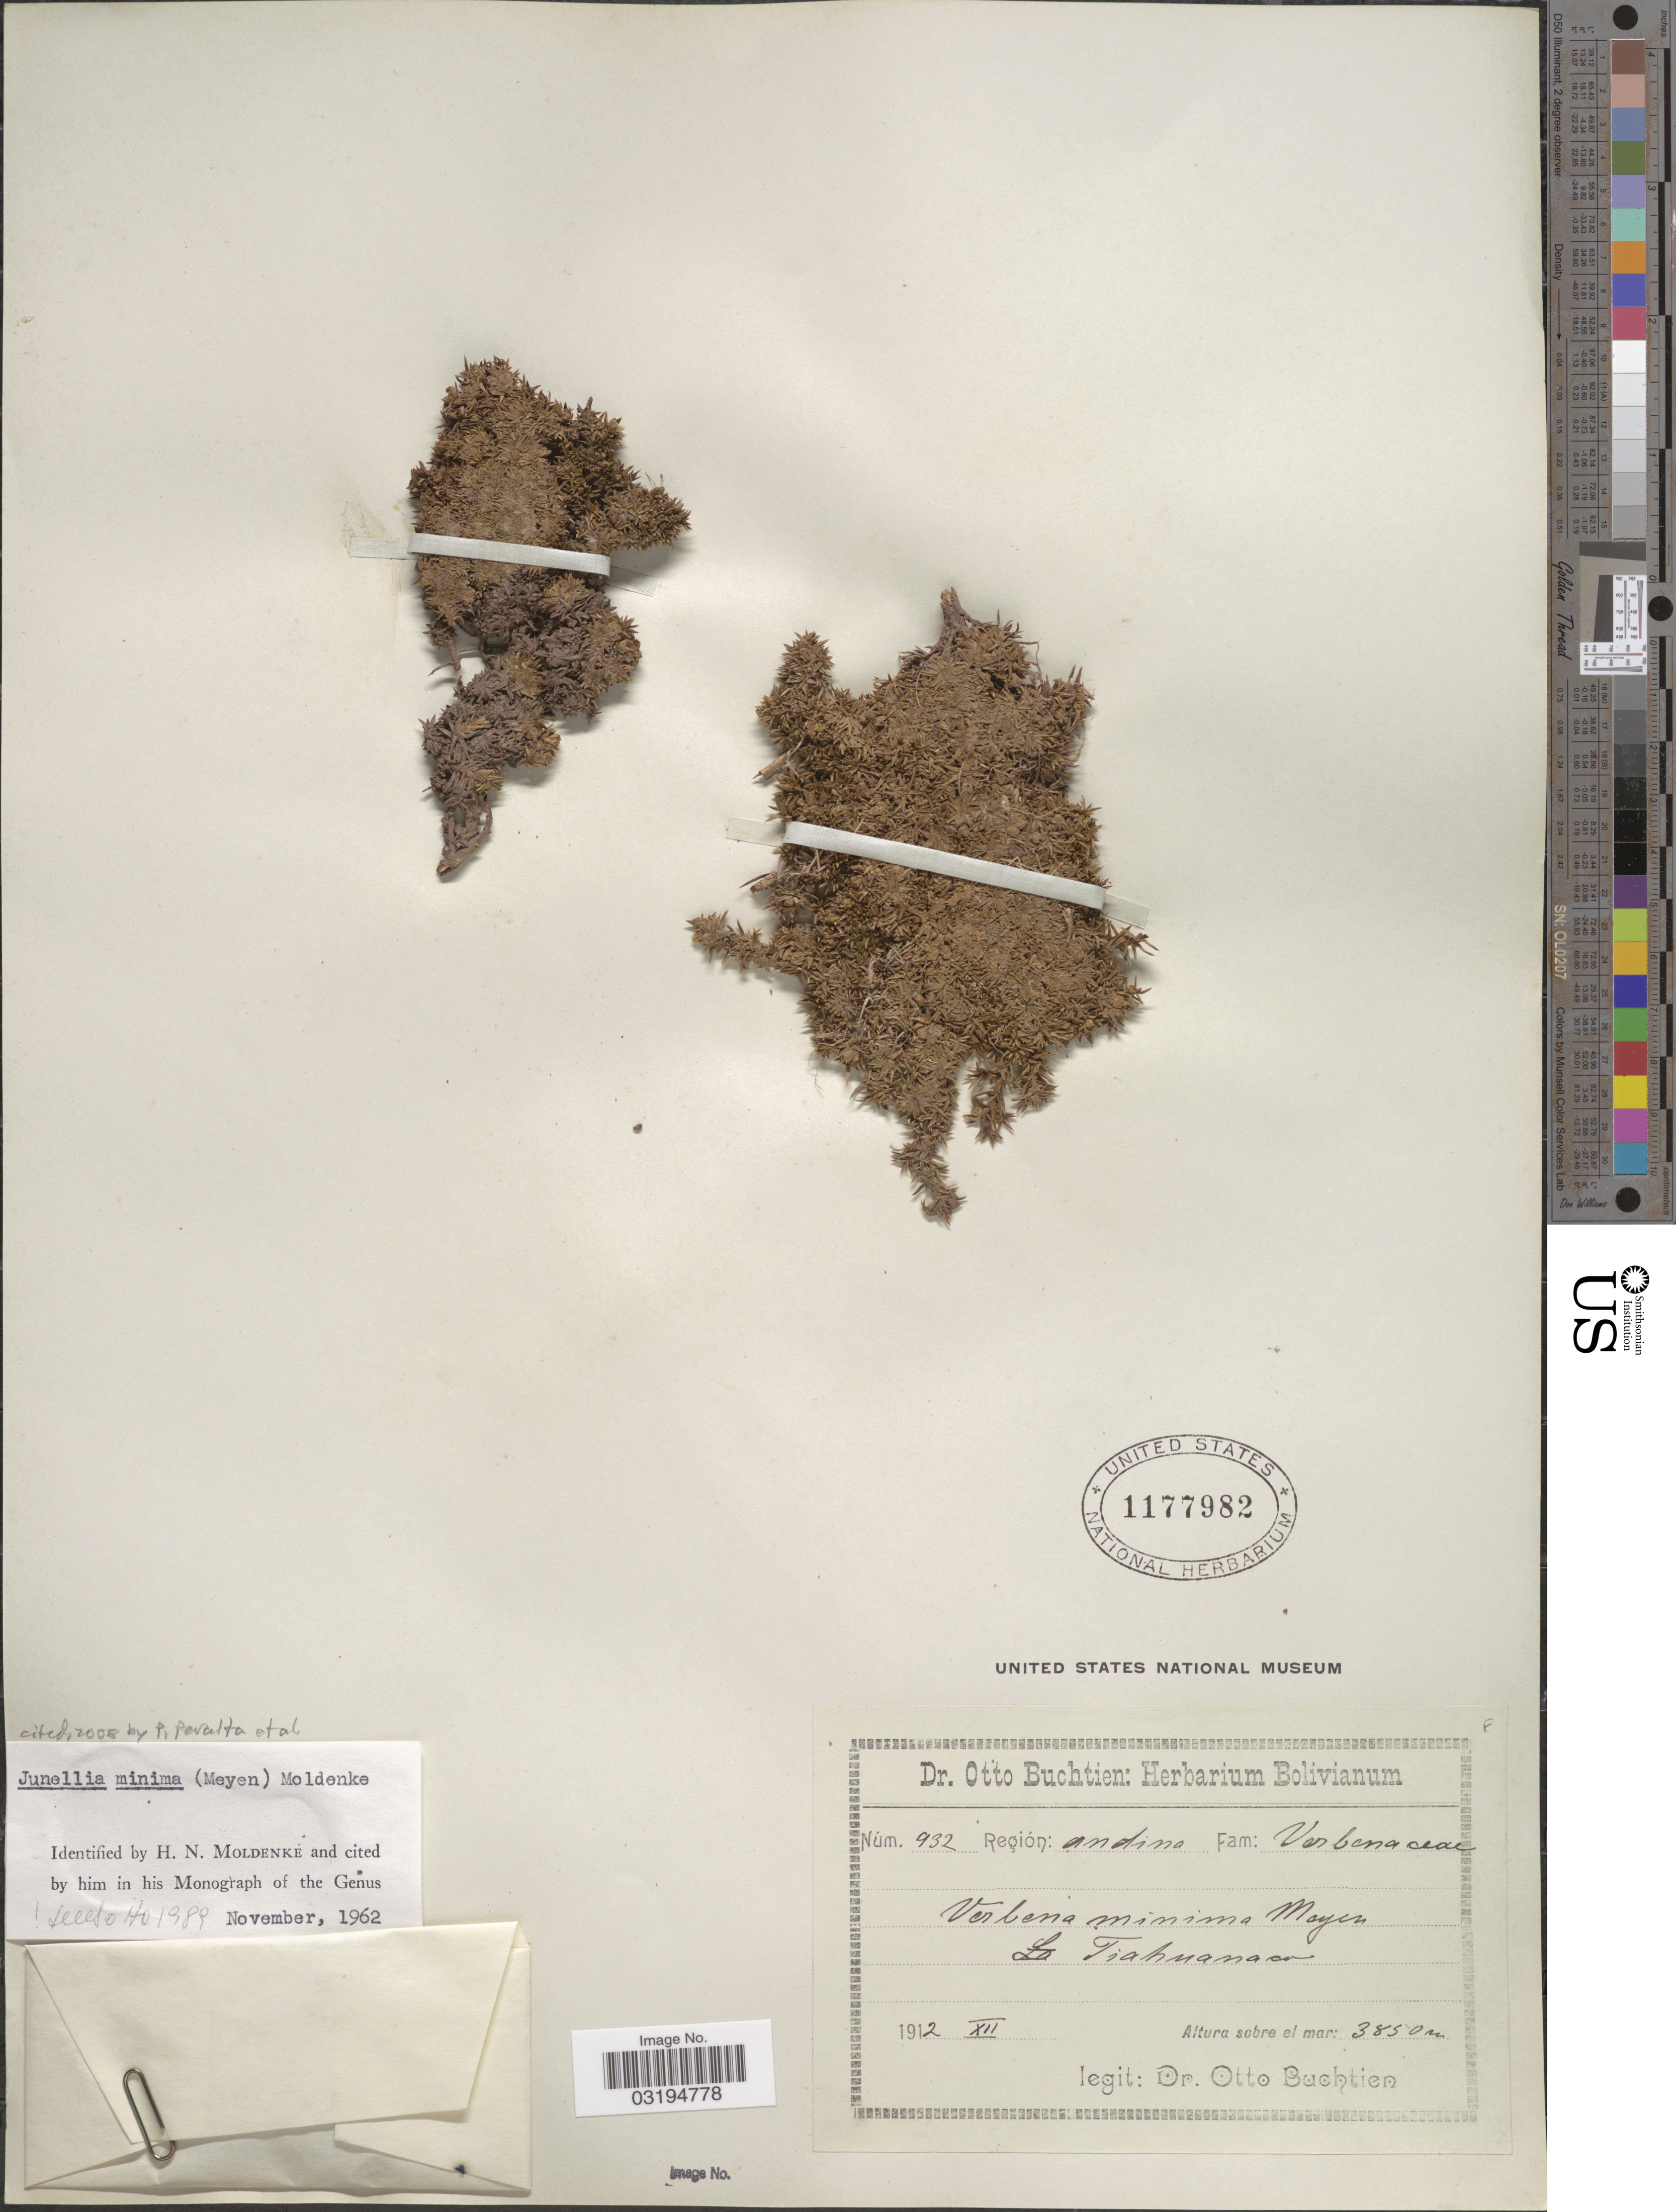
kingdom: Plantae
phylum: Tracheophyta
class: Magnoliopsida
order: Lamiales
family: Verbenaceae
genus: Junellia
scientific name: Junellia minima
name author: (Meyen) Moldenke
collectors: O. Buchtien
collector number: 932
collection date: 1912-12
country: Bolivia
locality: Región: Andina. La Tiahuanaco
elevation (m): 3850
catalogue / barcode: US 1177982